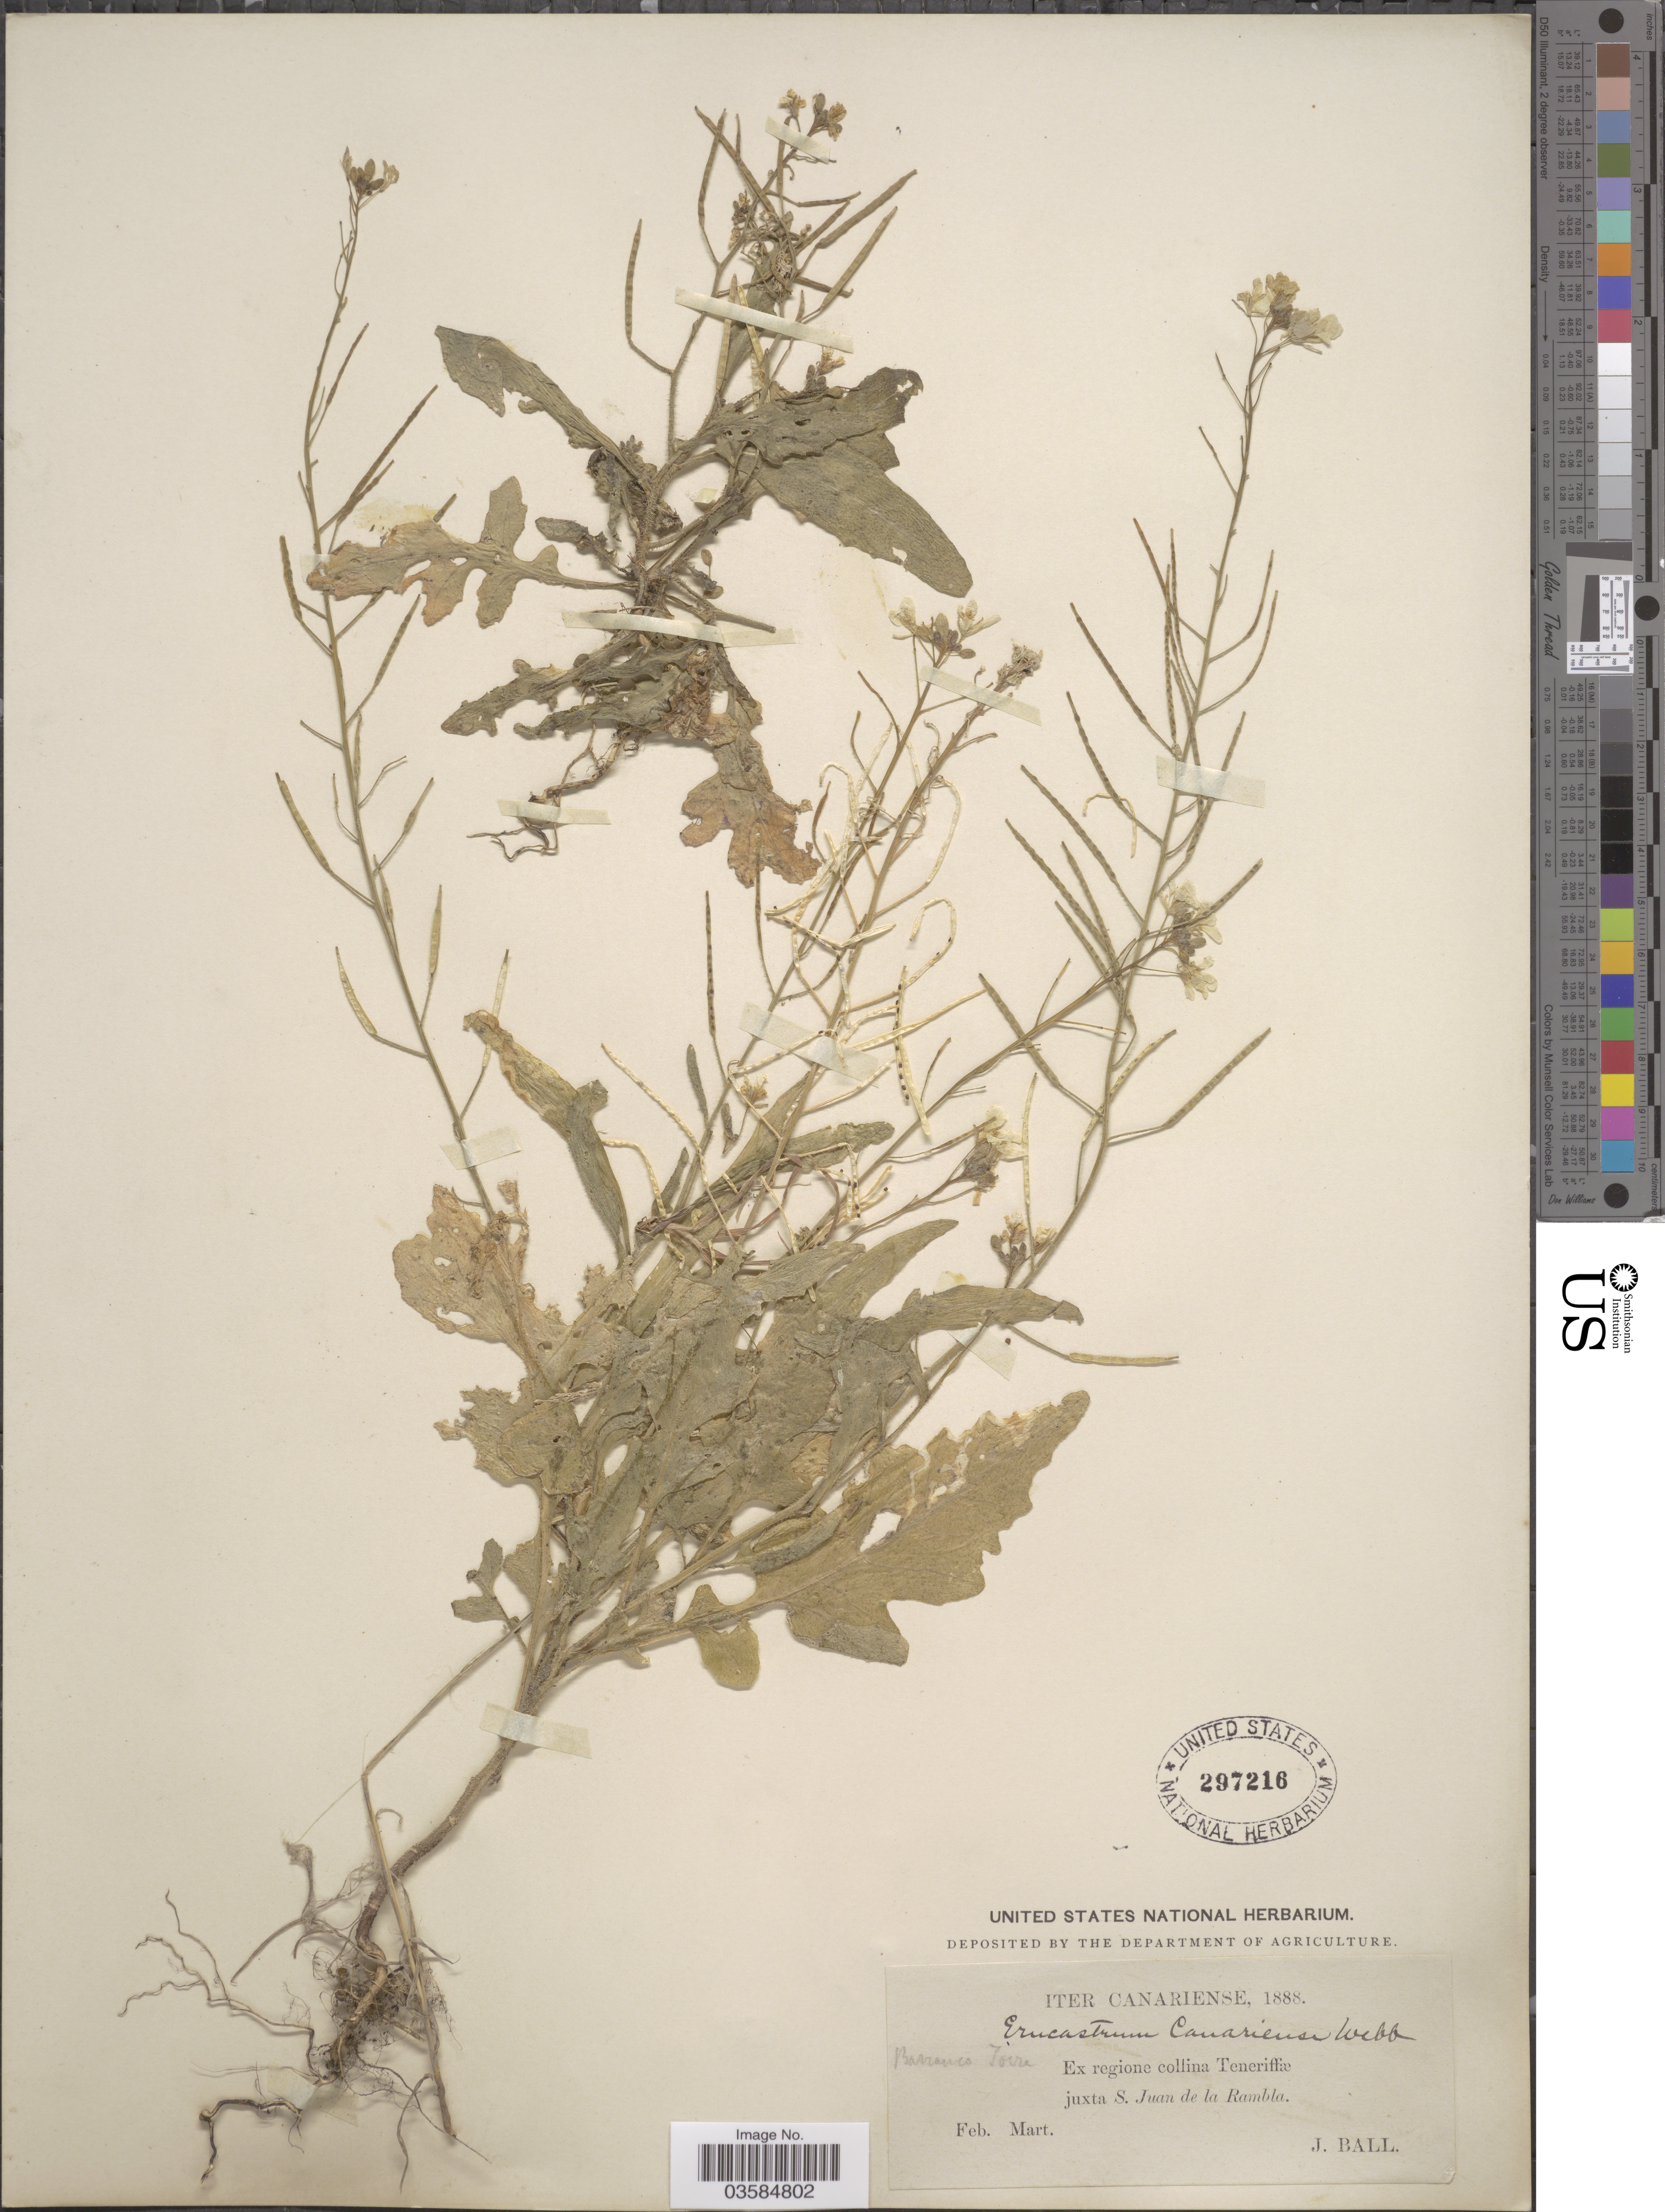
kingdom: Plantae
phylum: Tracheophyta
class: Magnoliopsida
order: Brassicales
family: Brassicaceae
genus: Erucastrum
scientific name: Erucastrum canariense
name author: Webb & Berthel.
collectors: J. Ball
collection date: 1888-02/1888-03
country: Spain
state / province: Canarias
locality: Iter Canariense. Barranco Torre. Ex regione collina Teneriffæ juxta S. Juan de la Rambla.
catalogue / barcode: US 297216